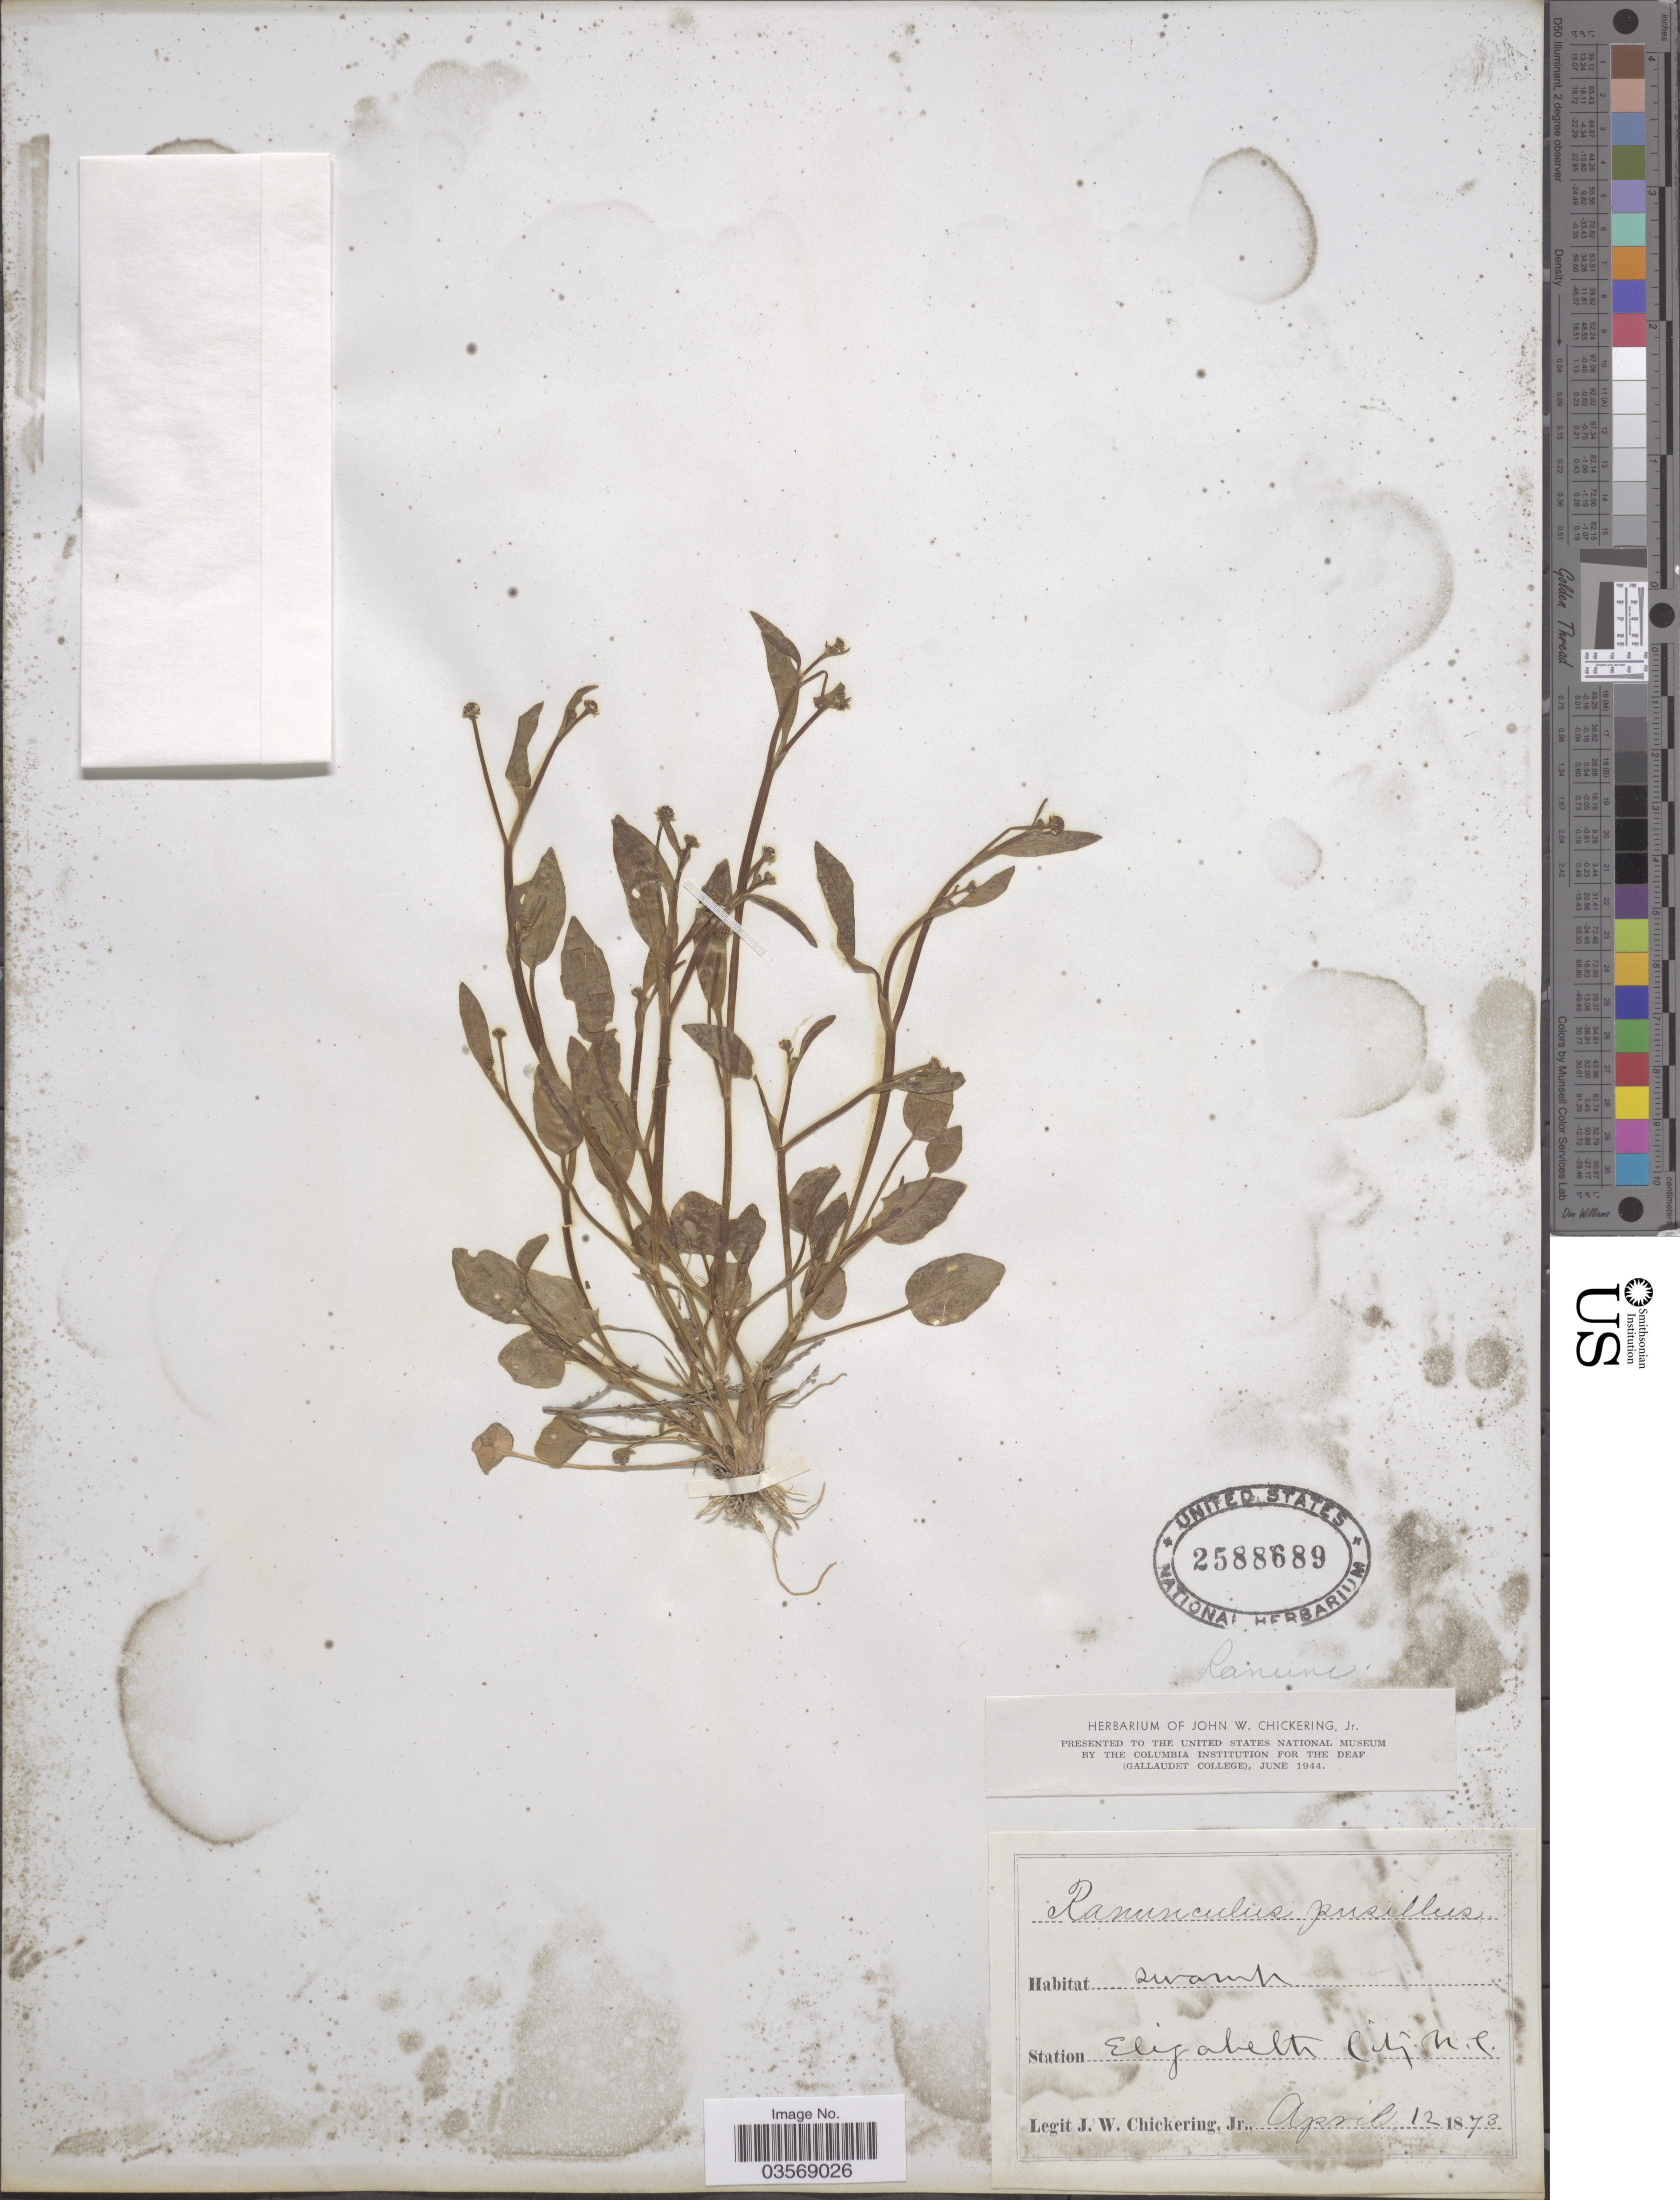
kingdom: Plantae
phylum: Tracheophyta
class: Magnoliopsida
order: Ranunculales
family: Ranunculaceae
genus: Ranunculus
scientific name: Ranunculus pusillus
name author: Poir.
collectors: J. Chickering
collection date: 1873-04-12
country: United States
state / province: North Carolina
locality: Station Elizabeth City.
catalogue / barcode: US 2588689